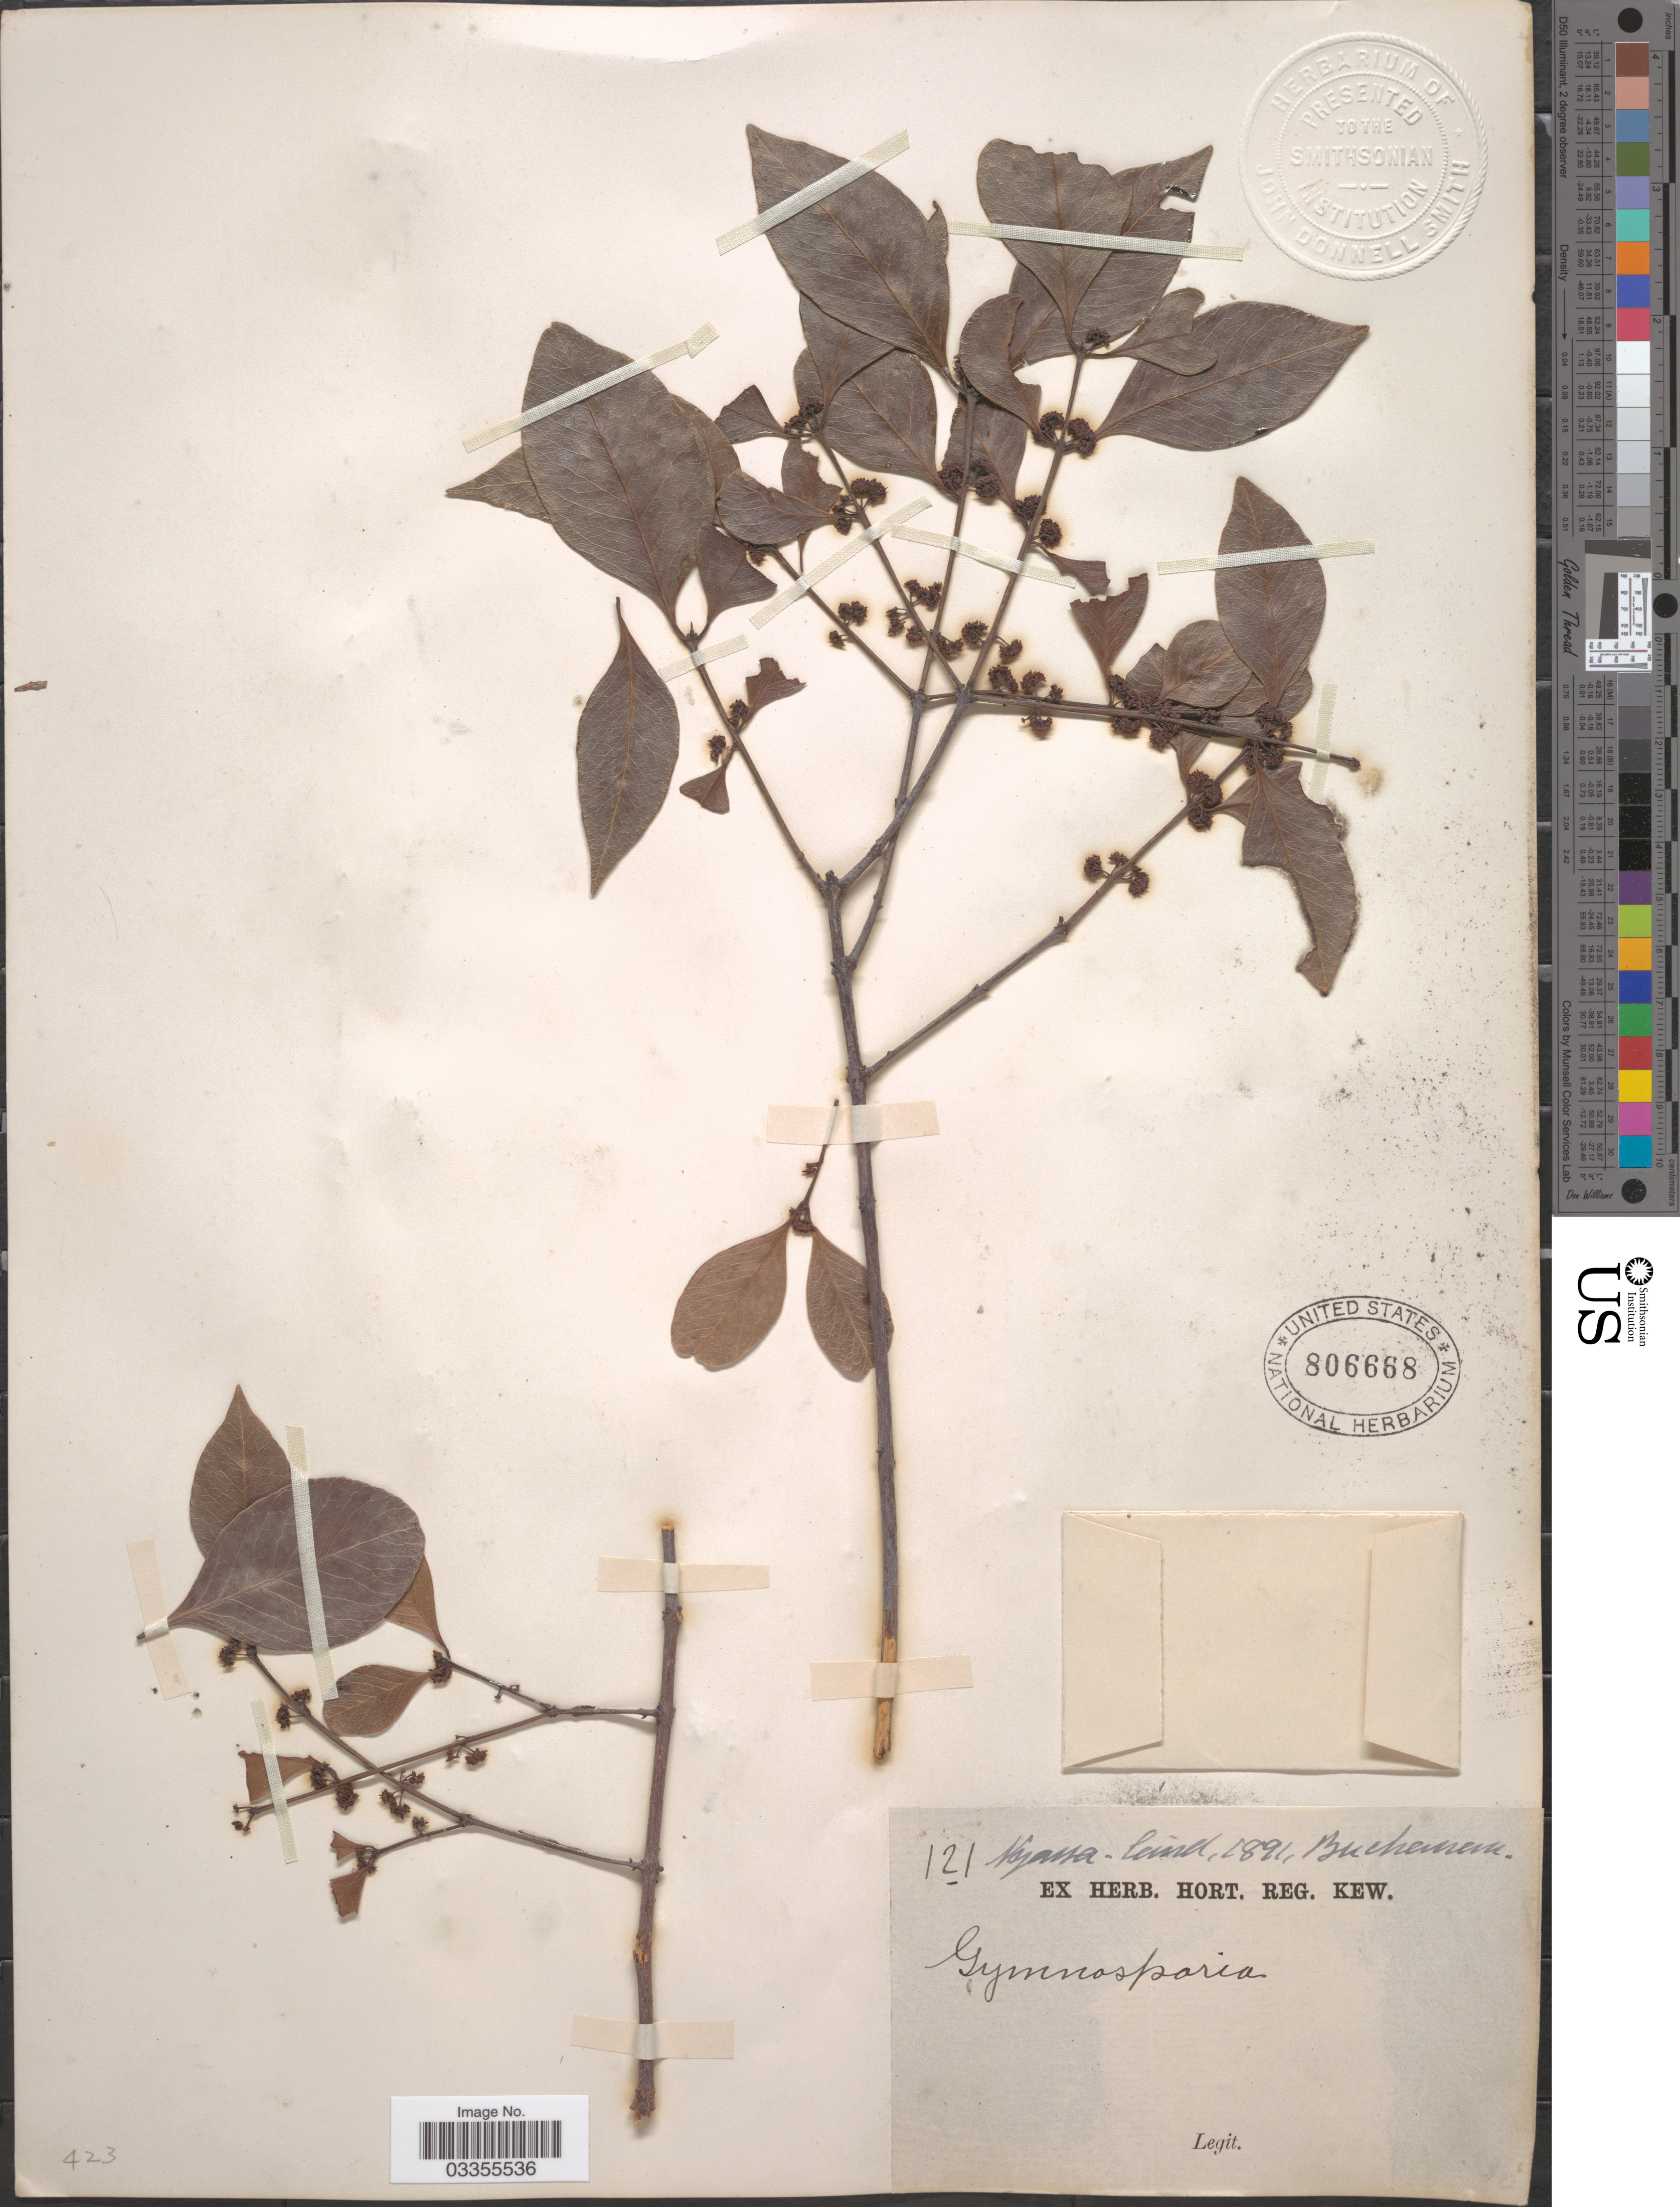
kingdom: Plantae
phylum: Tracheophyta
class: Magnoliopsida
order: Celastrales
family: Celastraceae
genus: Gymnosporia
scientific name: Gymnosporia sp.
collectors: -. Buchanan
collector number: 121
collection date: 1891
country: Malawi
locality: Nyassa-land.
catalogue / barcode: US 806668